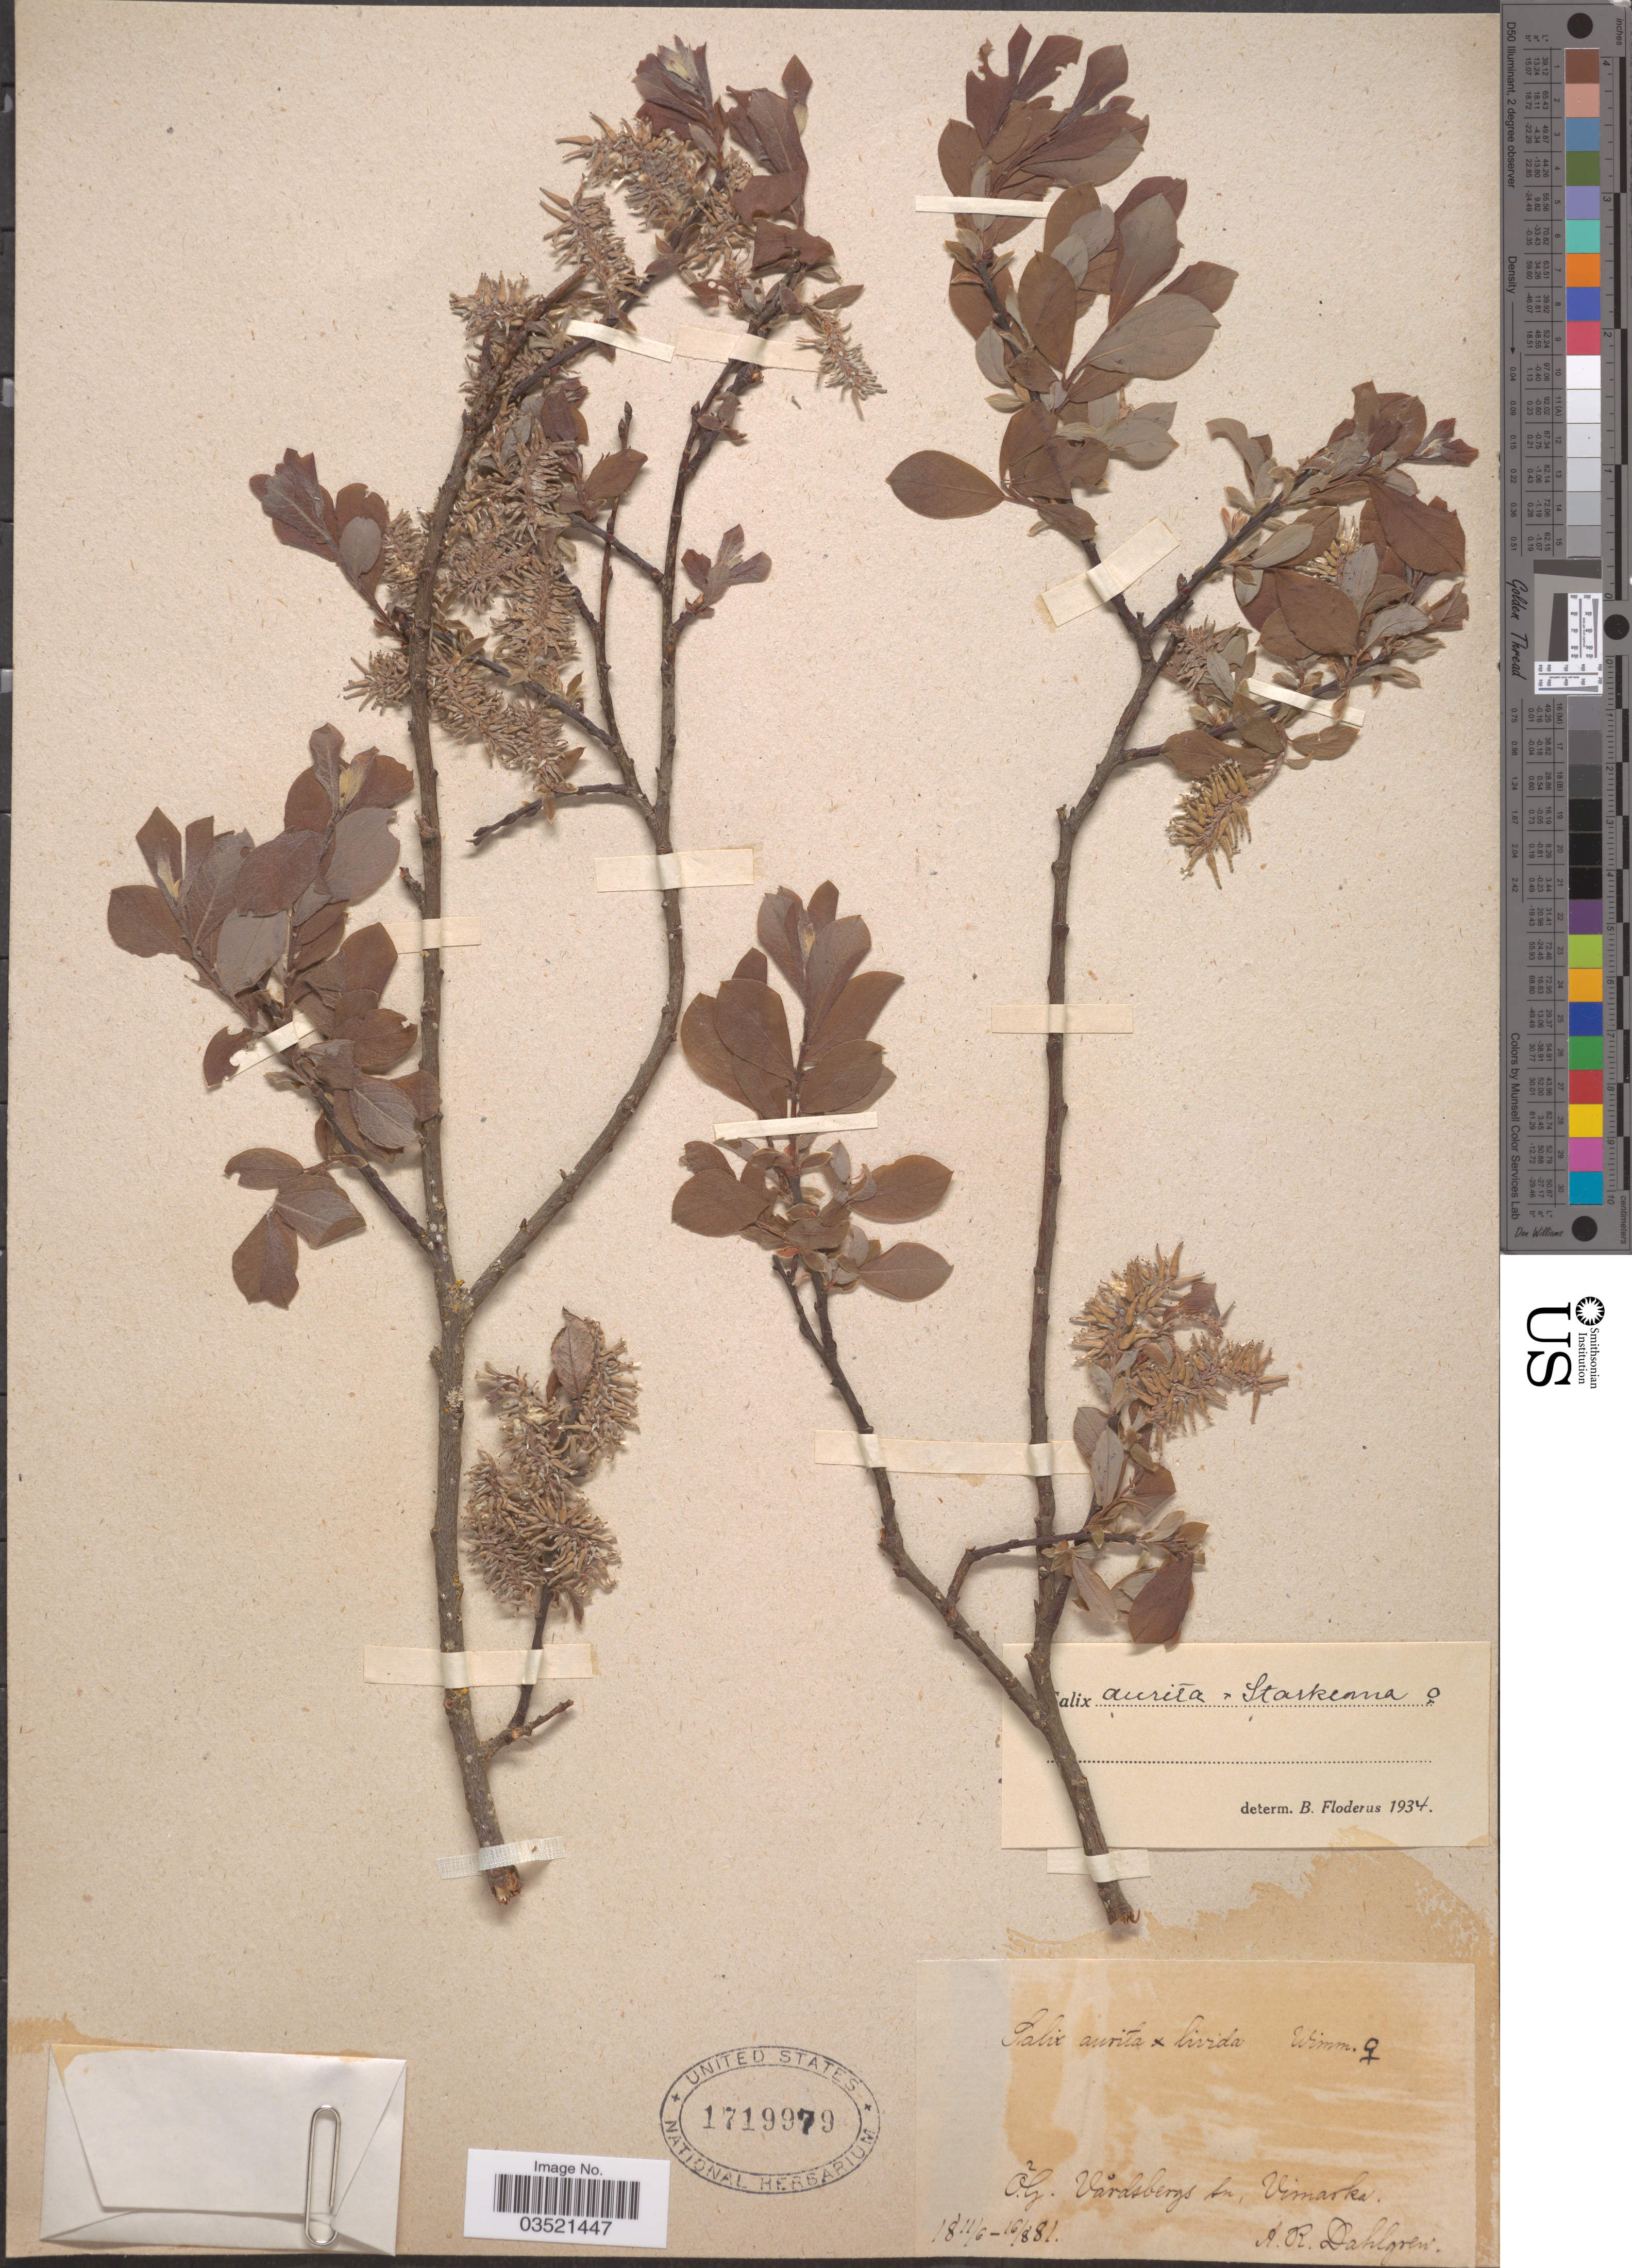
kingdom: Plantae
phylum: Tracheophyta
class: Magnoliopsida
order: Malpighiales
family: Salicaceae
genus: Salix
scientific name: Salix aurita x S. starkeana Willd.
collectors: A. Dahlgren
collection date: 1881-06-11/1881-08-16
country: Sweden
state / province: Ostergotland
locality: OG. Vårdsbergs sn, Vimarka.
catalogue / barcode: US 1719979